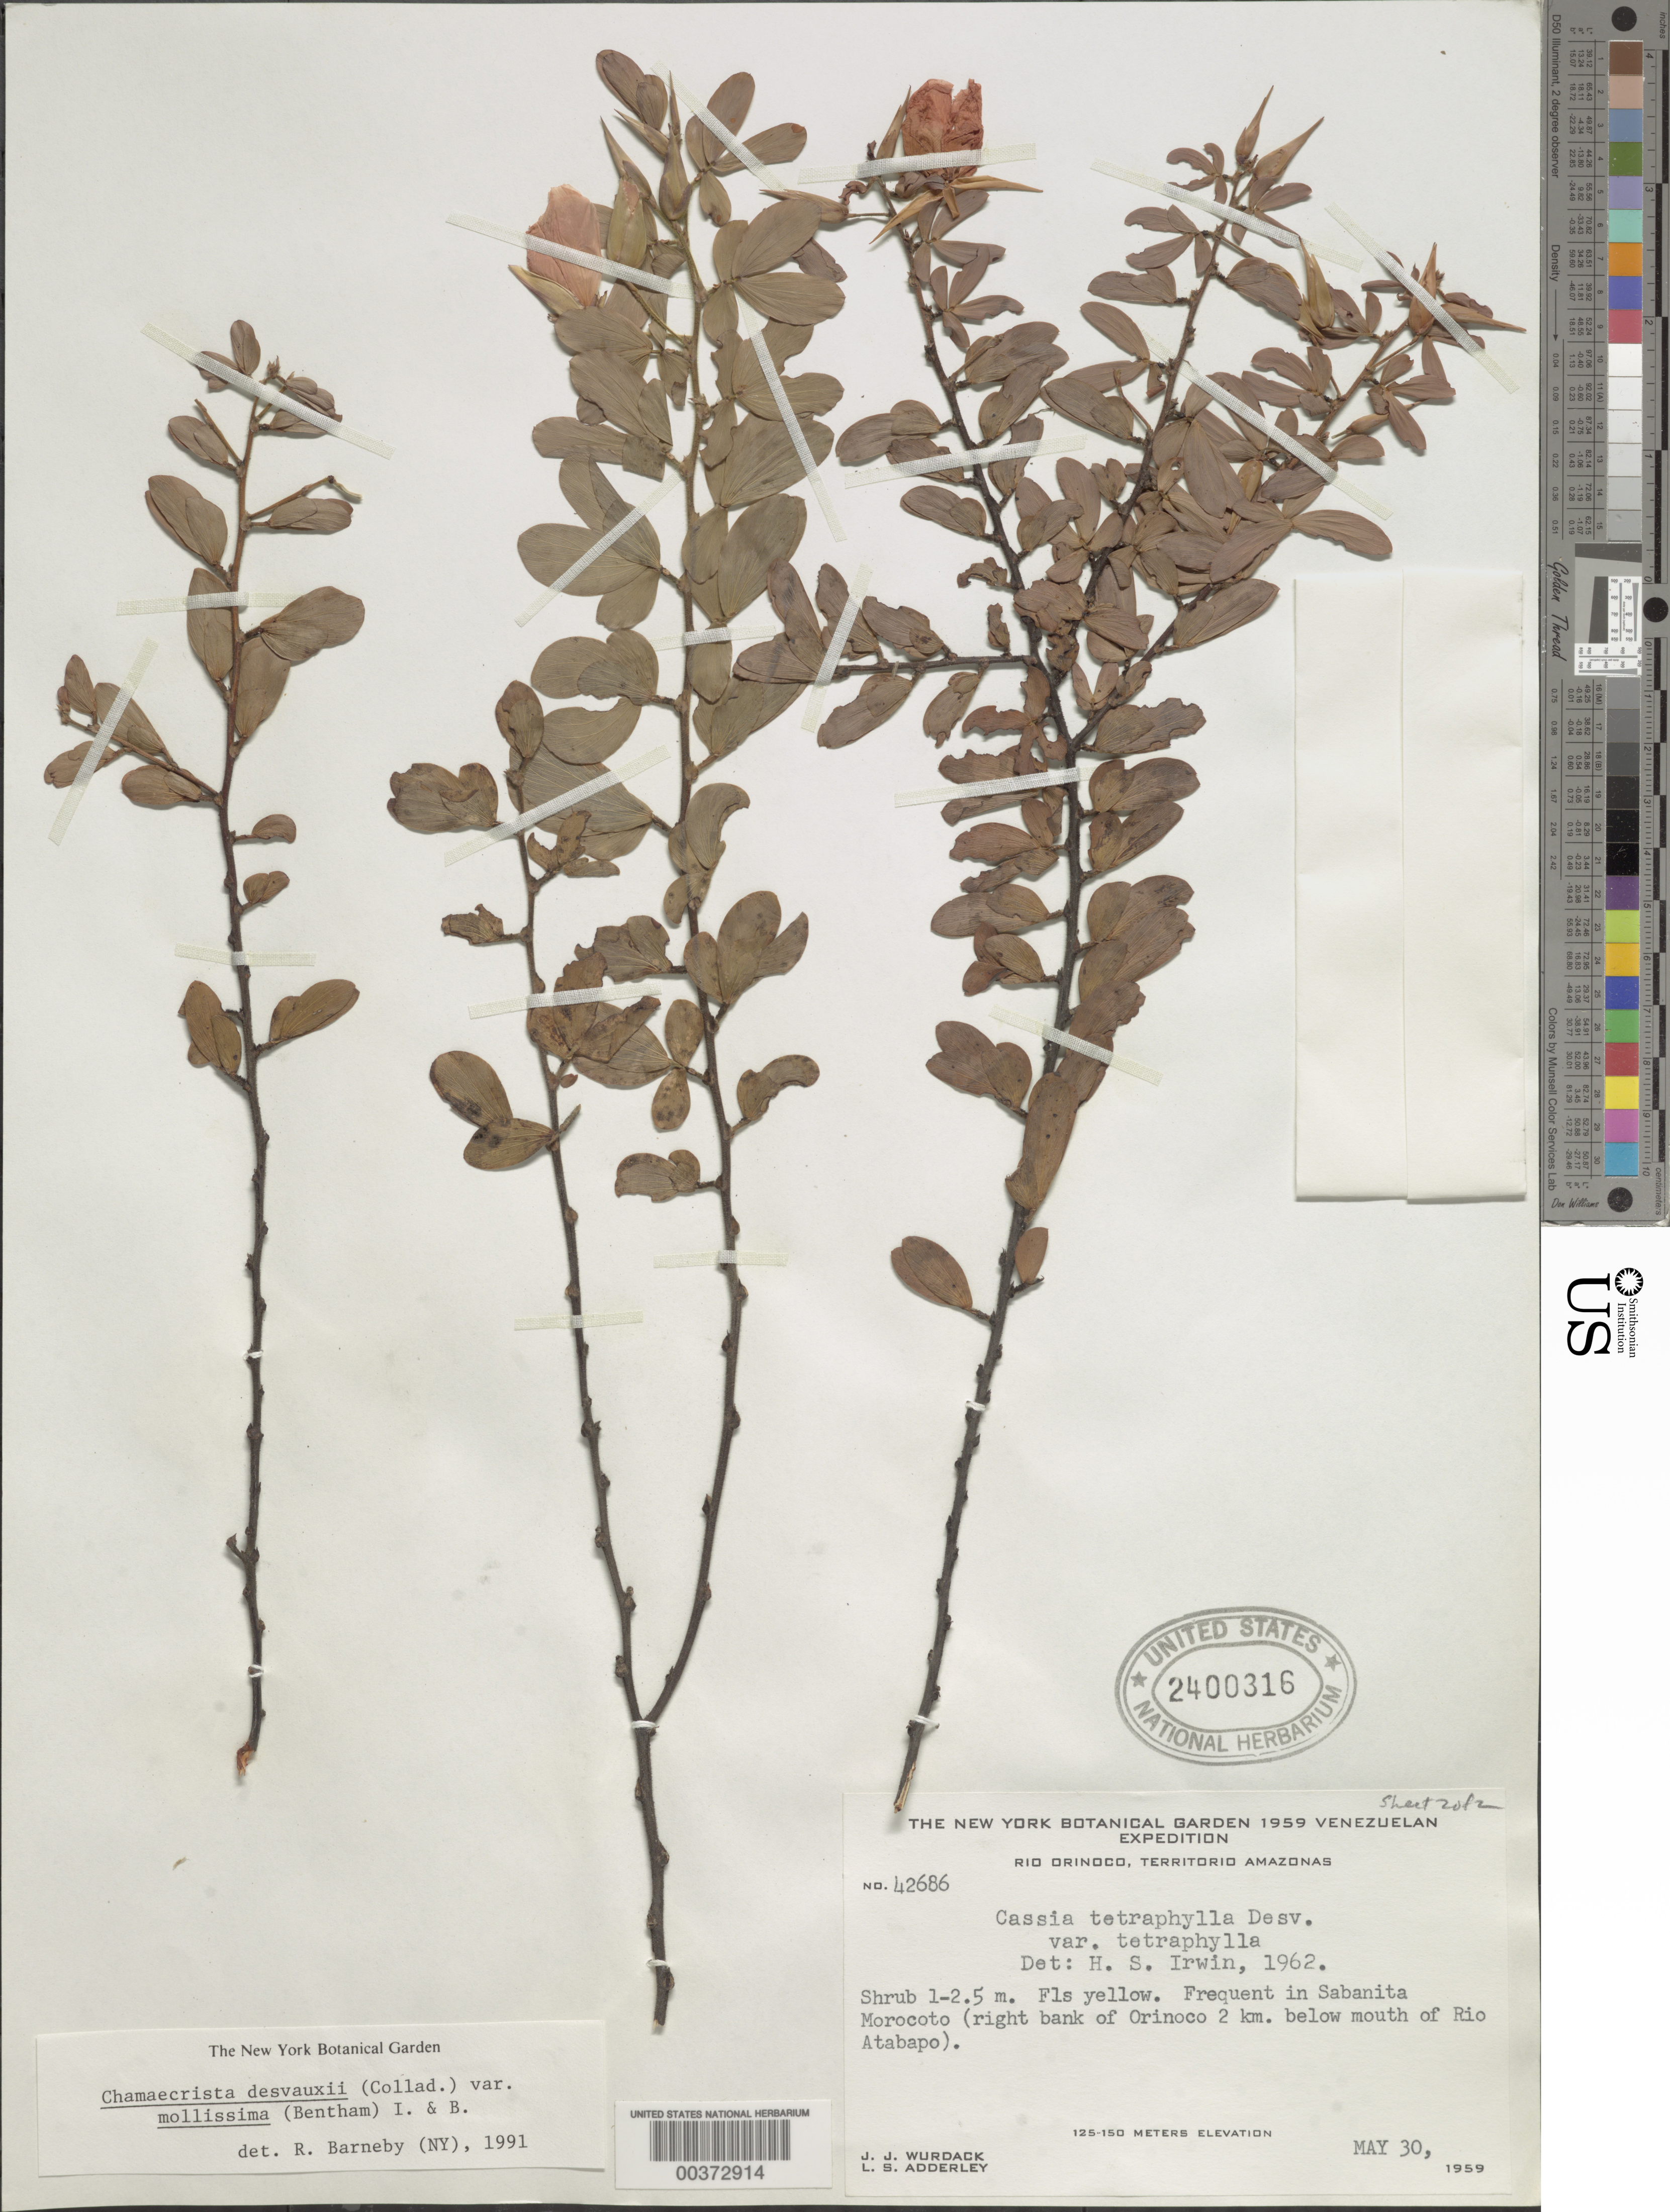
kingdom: Plantae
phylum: Tracheophyta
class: Magnoliopsida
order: Fabales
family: Fabaceae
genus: Chamaecrista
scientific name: Chamaecrista desvauxii var. mollissima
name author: (Benth.) H.S. Irwin & Barneby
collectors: J. J. Wurdack & L. S. Adderley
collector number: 42686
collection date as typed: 30 May 1959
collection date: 1959-05-30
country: Venezuela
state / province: Amazonas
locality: Sabanita morocoto, right bank of orinoco 2 km below mouth of Rio Atabapo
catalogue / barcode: US 2400316